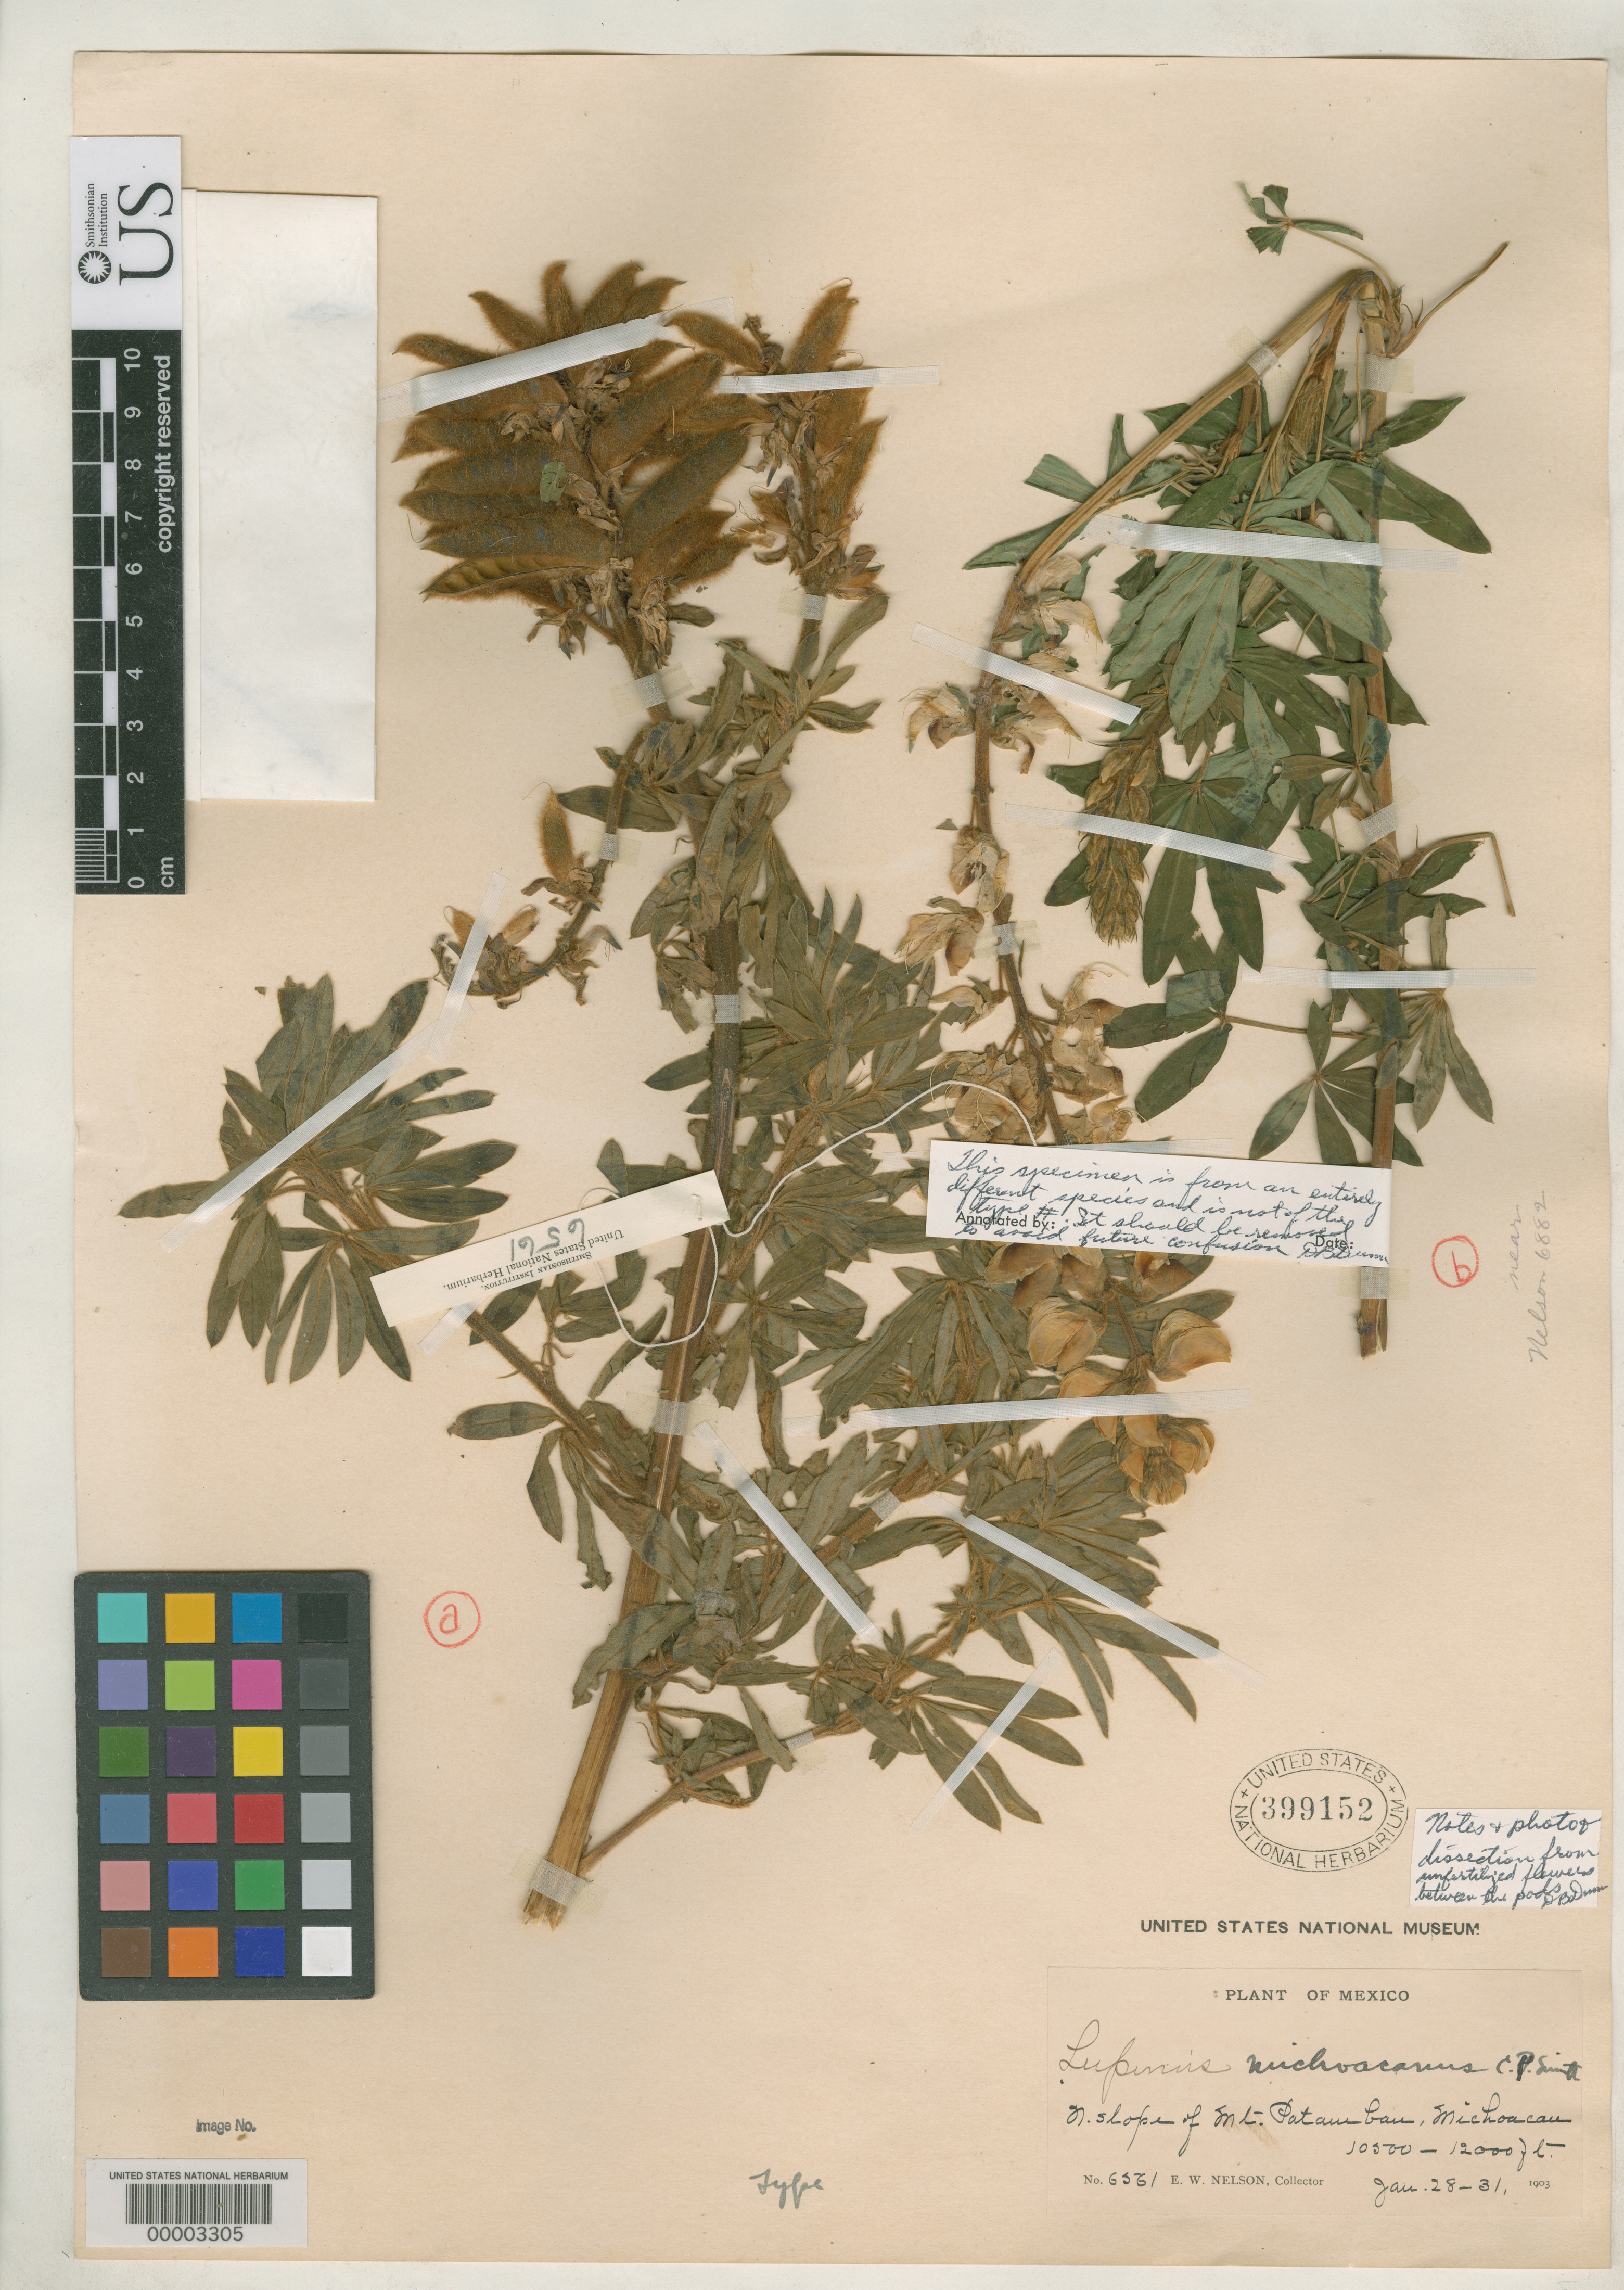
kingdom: Plantae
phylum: Tracheophyta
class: Magnoliopsida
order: Fabales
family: Fabaceae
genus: Lupinus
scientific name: Lupinus michoacanus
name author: C.P. Sm.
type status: Holotype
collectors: E. W. Nelson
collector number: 6561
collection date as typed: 28 Jan 1903 to 31 Jan 1903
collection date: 1903-01-28/1903-01-31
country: Mexico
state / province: Michoacán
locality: N slope of Mt. Palambam, Zamora.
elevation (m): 3200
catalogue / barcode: US 399152